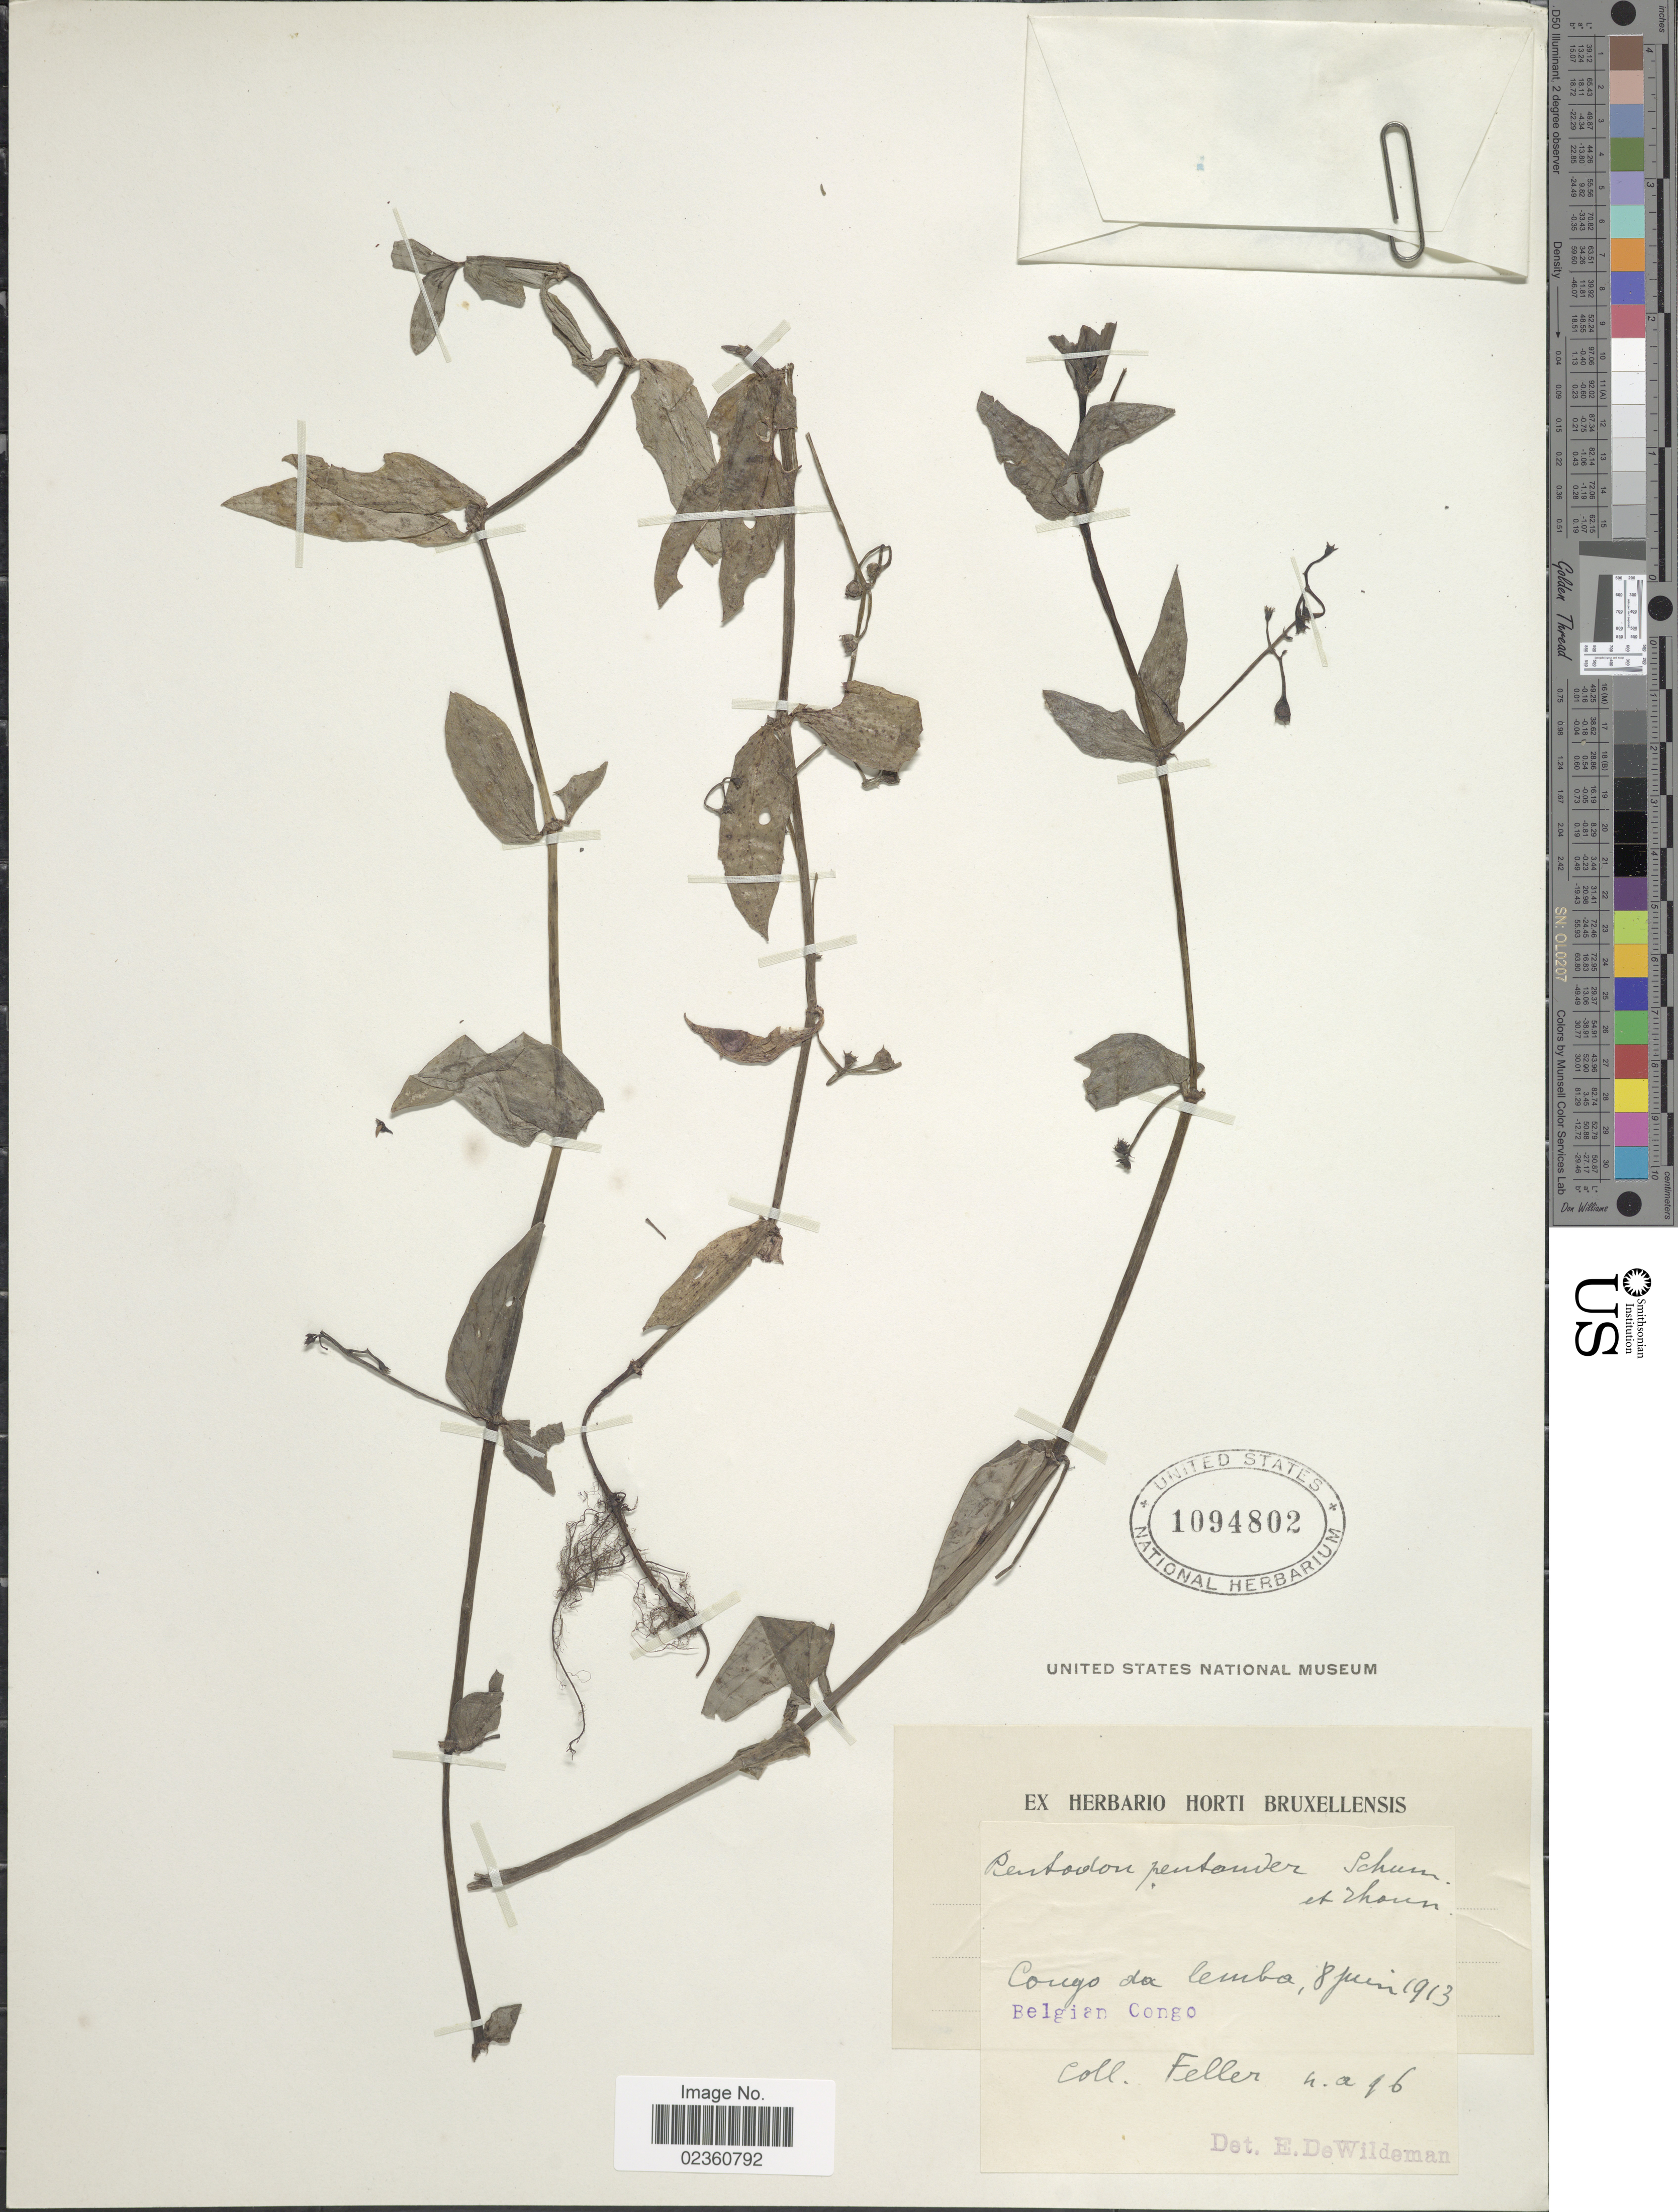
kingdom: Plantae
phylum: Tracheophyta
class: Magnoliopsida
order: Gentianales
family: Rubiaceae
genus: Pentodon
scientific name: Pentodon pentandrus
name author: (Schumach. & Thonn.) Vatke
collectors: Feller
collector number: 96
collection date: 1913-06-08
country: Congo, Democratic Republic of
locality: Congo da Lemba, Belgian Congo.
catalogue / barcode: US 1094802